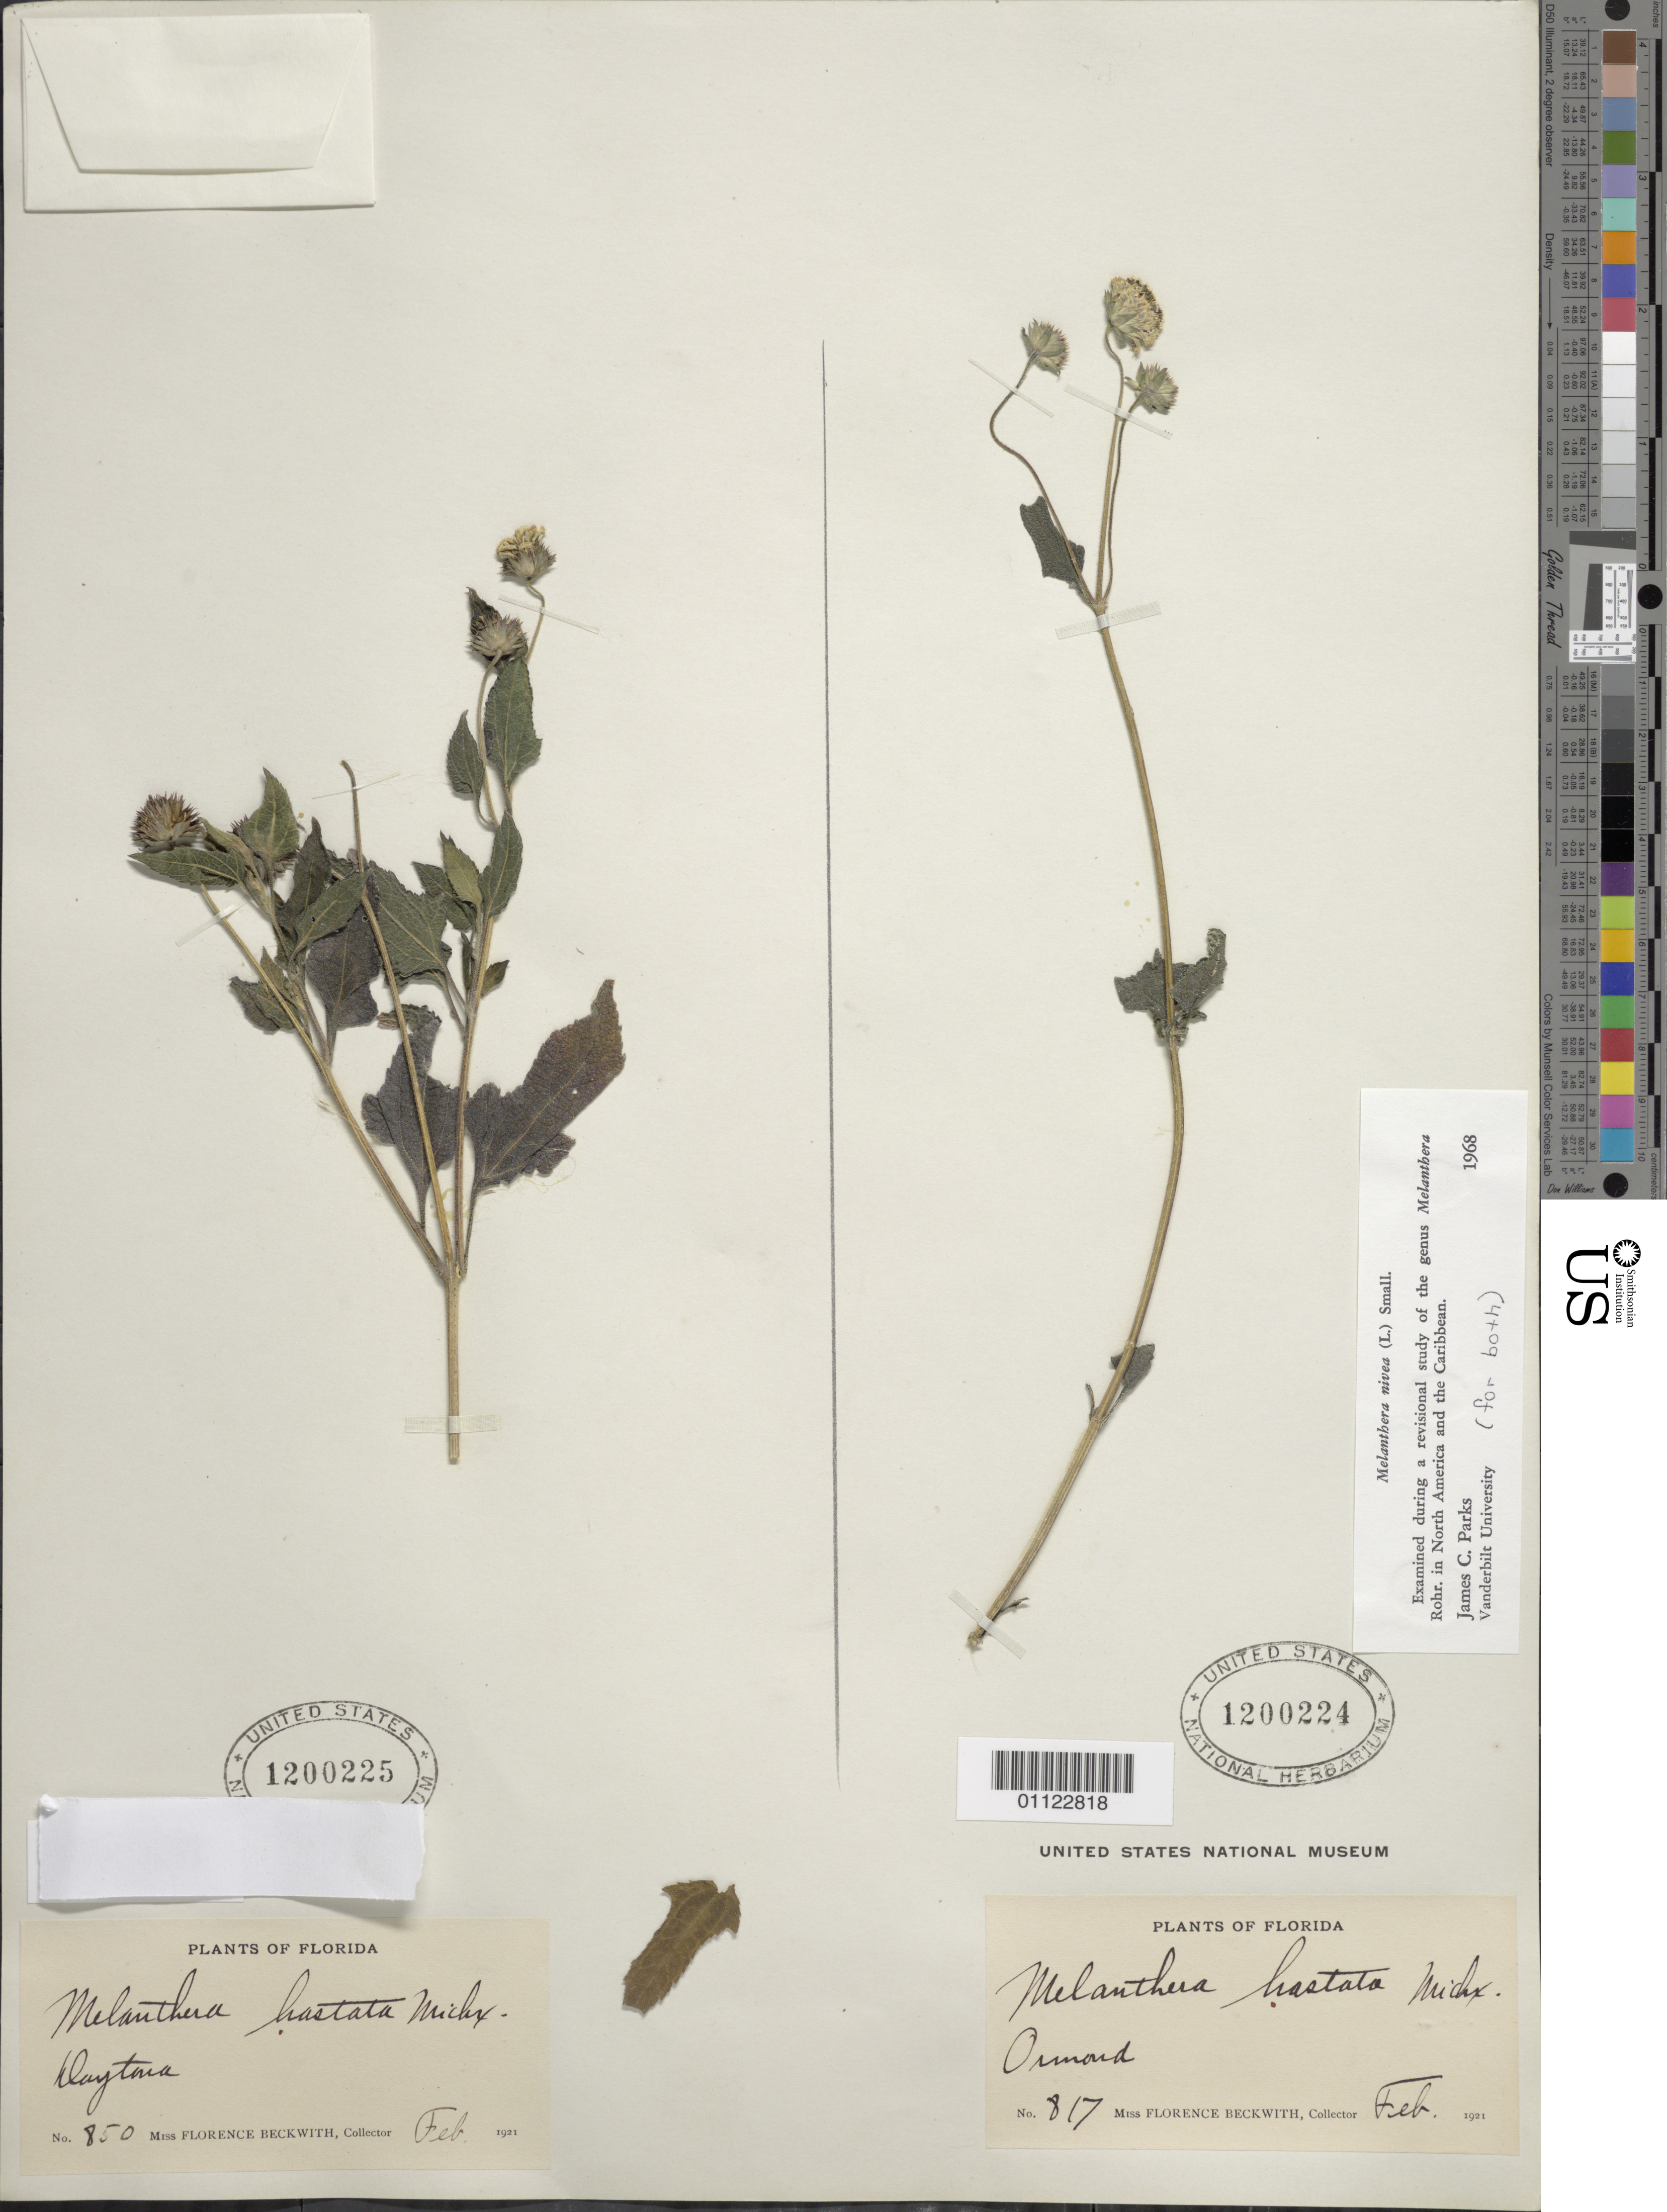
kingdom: Plantae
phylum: Tracheophyta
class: Magnoliopsida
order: Asterales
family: Asteraceae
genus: Melanthera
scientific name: Melanthera nivea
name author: (L.) Small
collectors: F. Beckwith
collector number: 817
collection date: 1921-02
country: United States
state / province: Florida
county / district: Ormond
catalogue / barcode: US 1200224